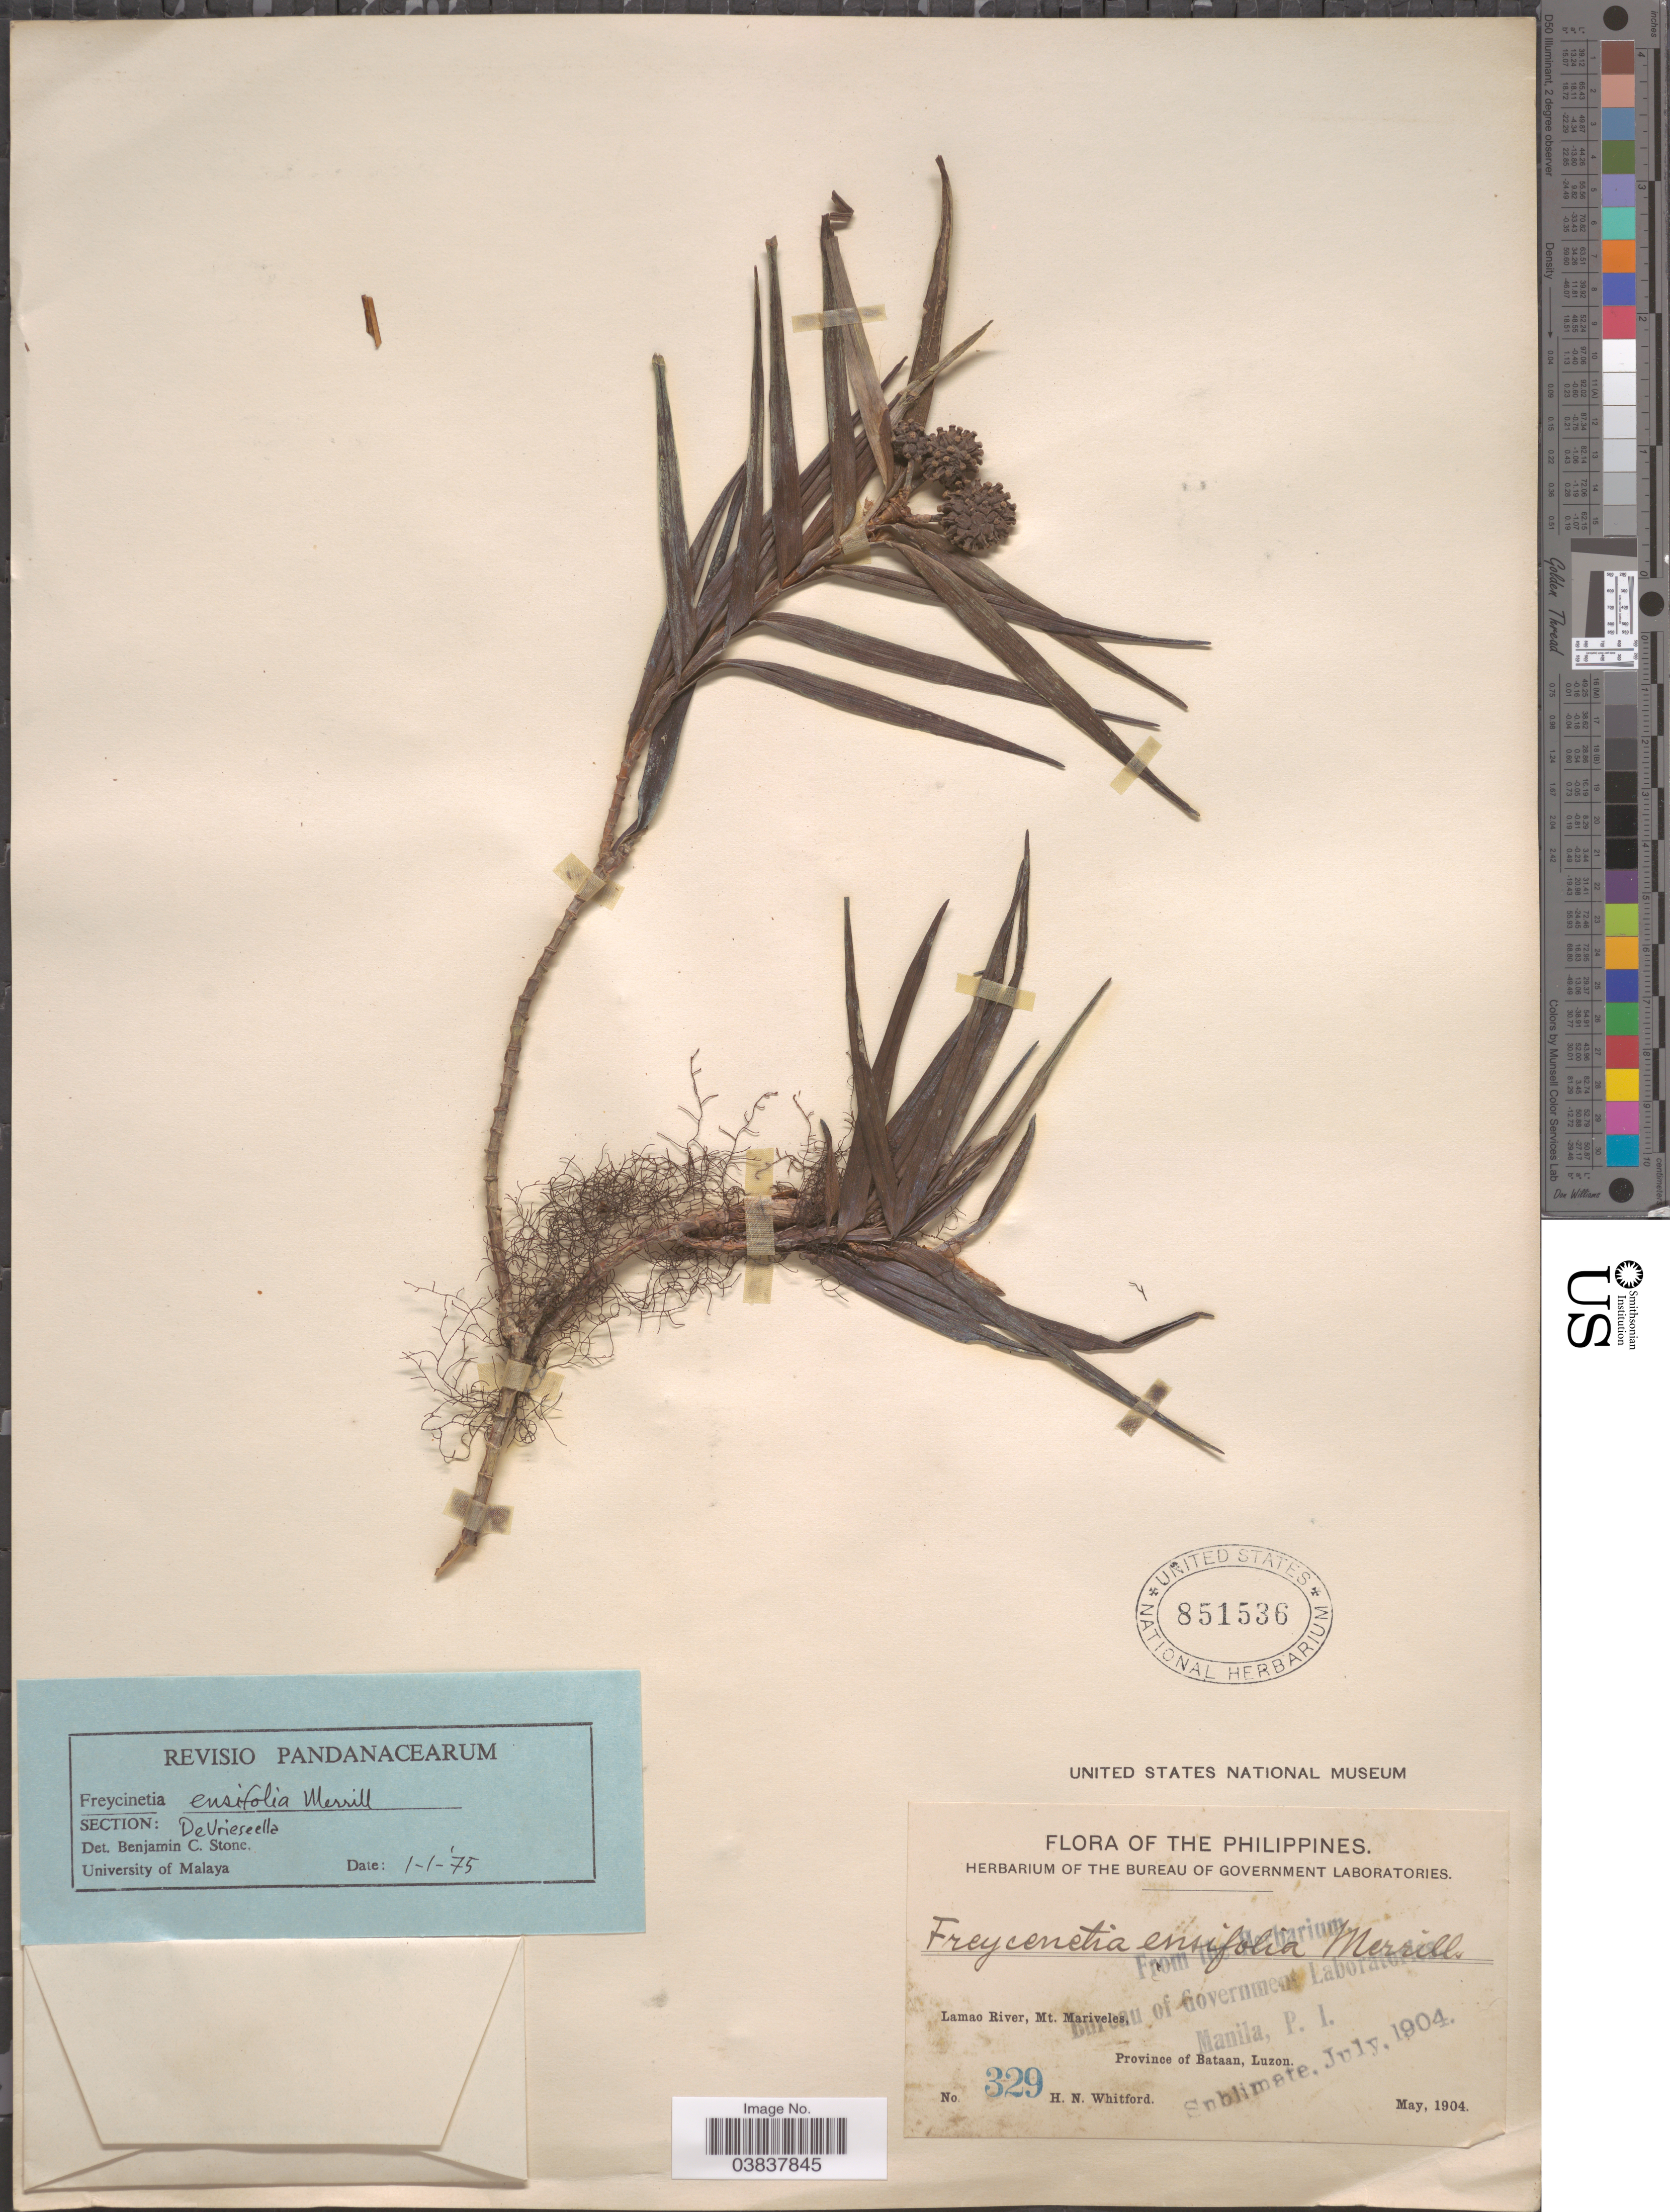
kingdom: Plantae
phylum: Tracheophyta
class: Liliopsida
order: Pandanales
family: Pandanaceae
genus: Freycinetia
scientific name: Freycinetia ensifolia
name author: Merr.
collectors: H. N. Whitford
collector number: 329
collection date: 1904-05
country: Philippines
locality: Lamao River, Mt. Mariveles. Province of Bataan, Luzon.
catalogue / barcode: US 851536